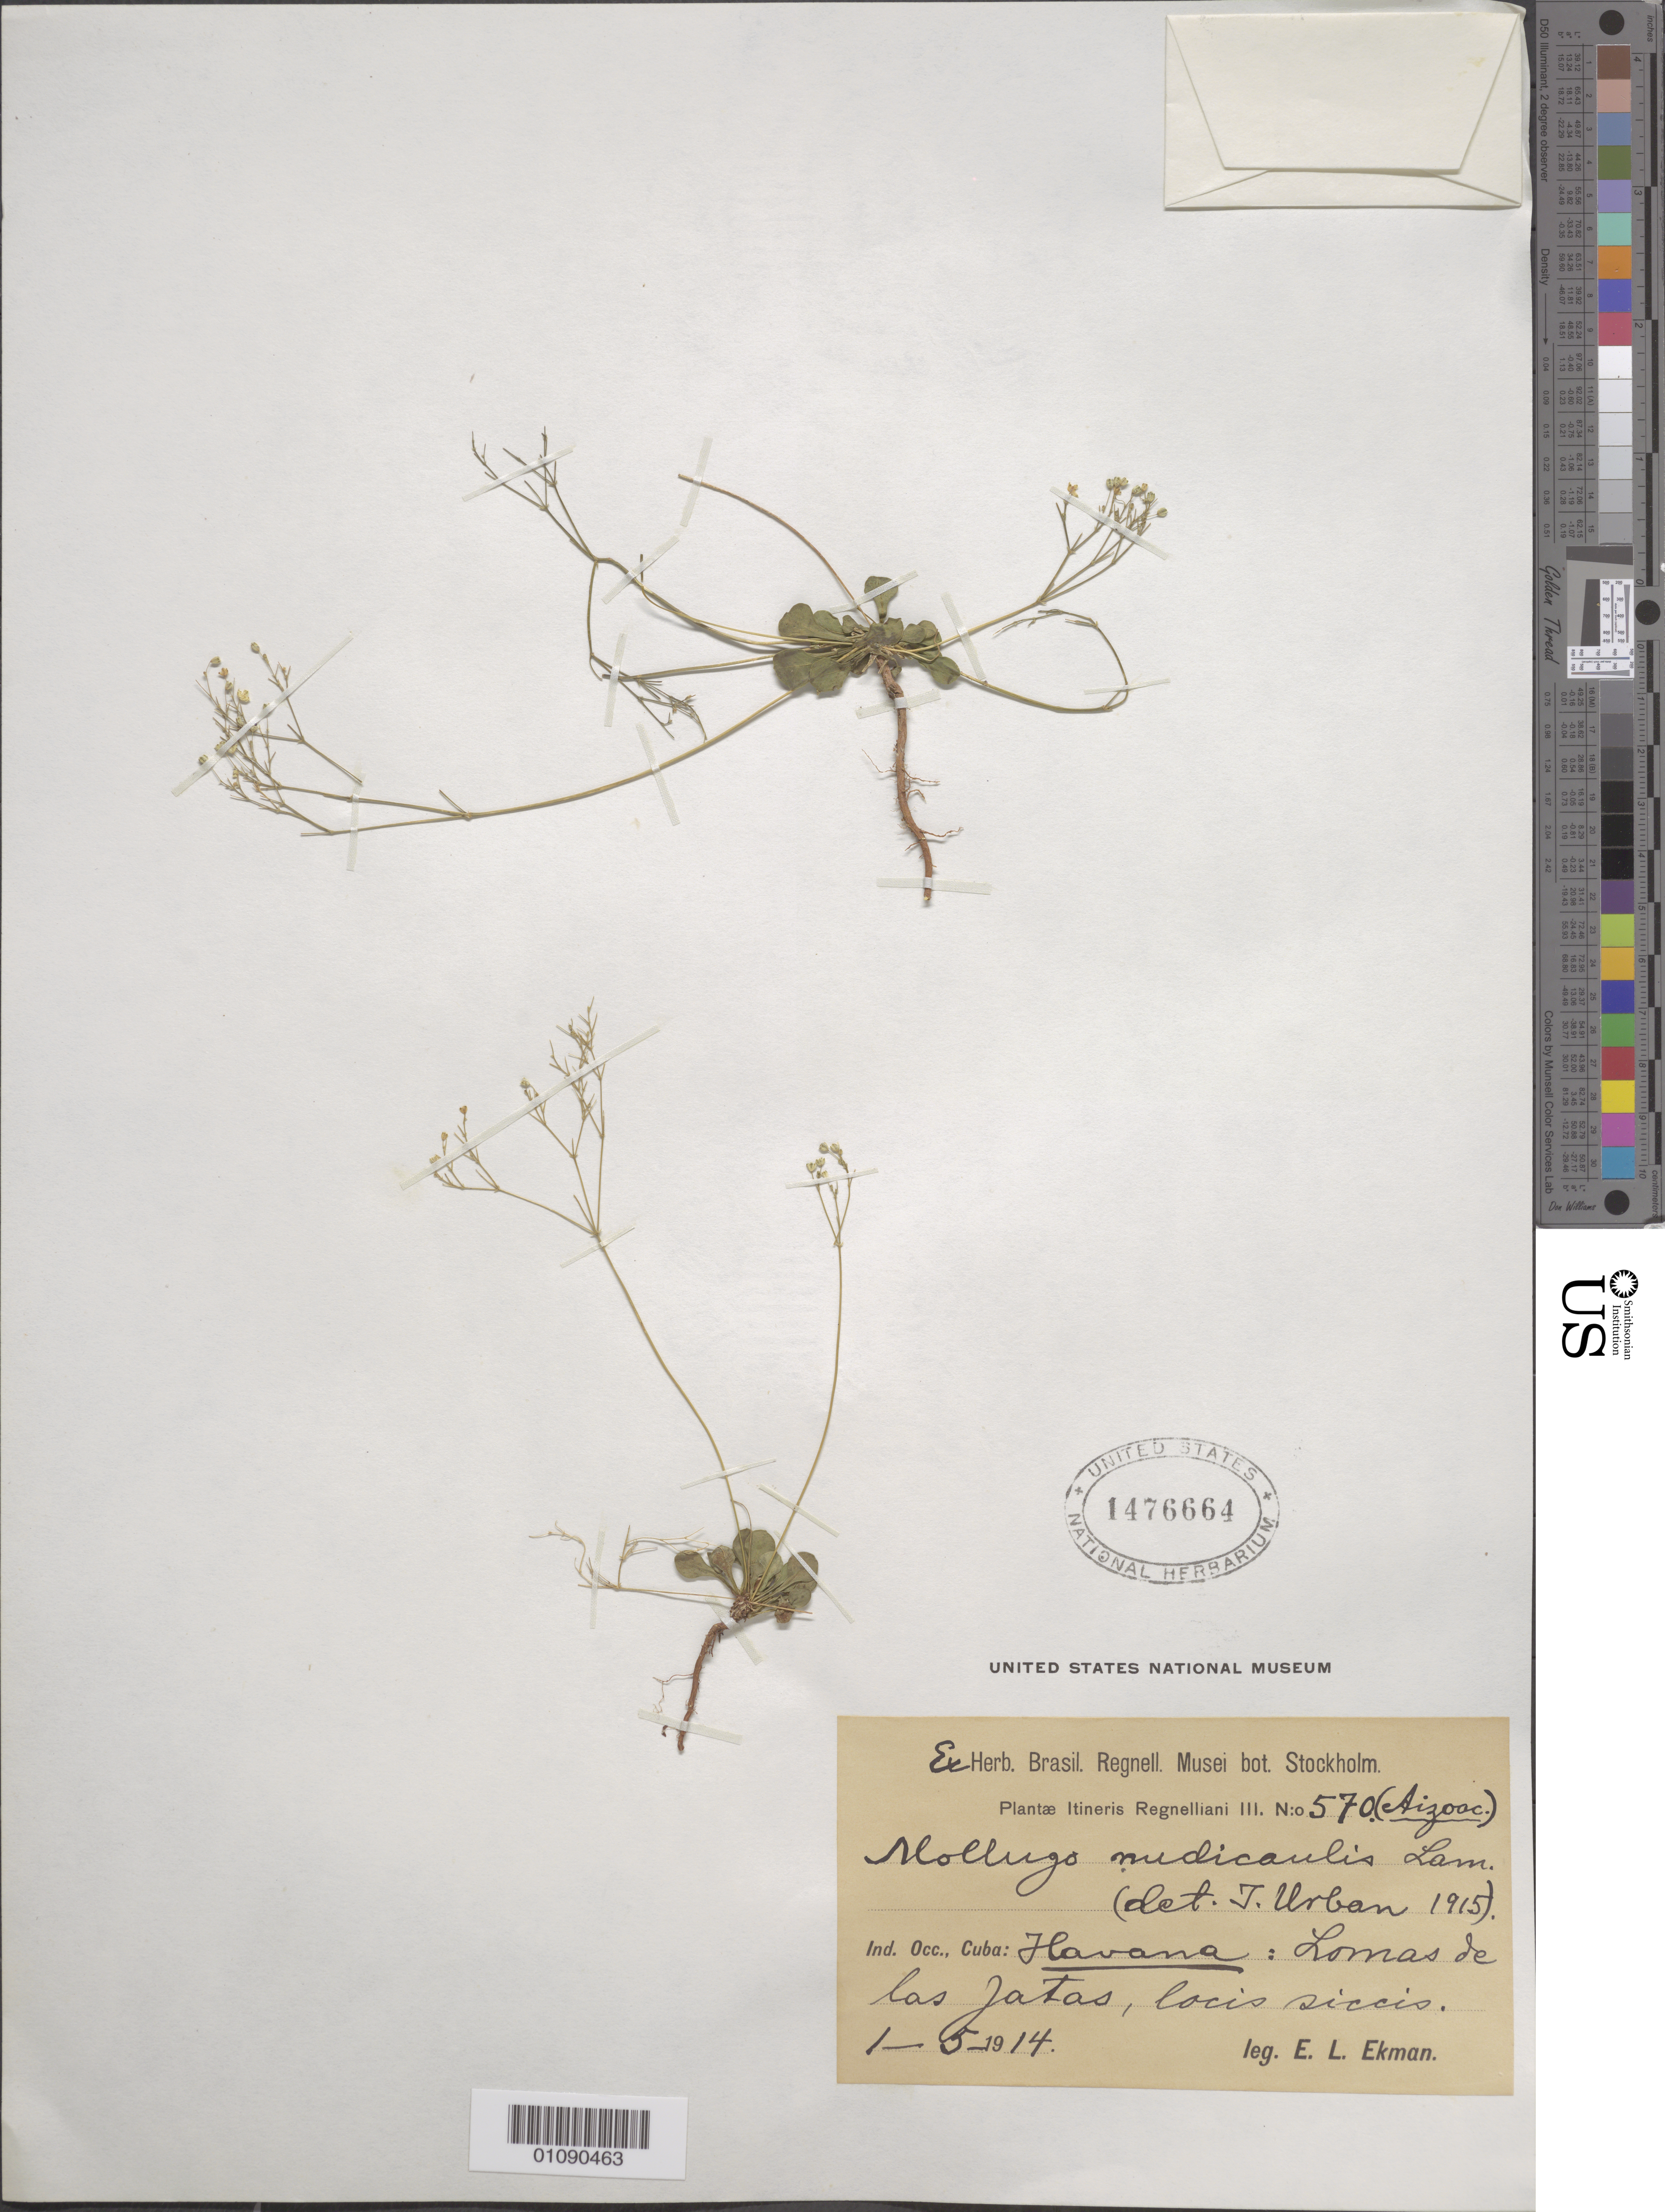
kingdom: Plantae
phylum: Tracheophyta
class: Magnoliopsida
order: Caryophyllales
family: Molluginaceae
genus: Paramollugo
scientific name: Paramollugo spathulata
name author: (Sw.) Sukhor.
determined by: Strong, Mark T., (BOT), Smithsonian Institution - National Museum of Natural History (UNITED STATES)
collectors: E. L. Ekman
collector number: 570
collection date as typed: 05 Jan 1914 or 01 May 1914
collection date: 1914-01-05 or 1914-05-01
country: Cuba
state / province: La Habana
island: Cuba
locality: Havana: Lomas de las Jatas, locis siccis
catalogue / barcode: US 1476664